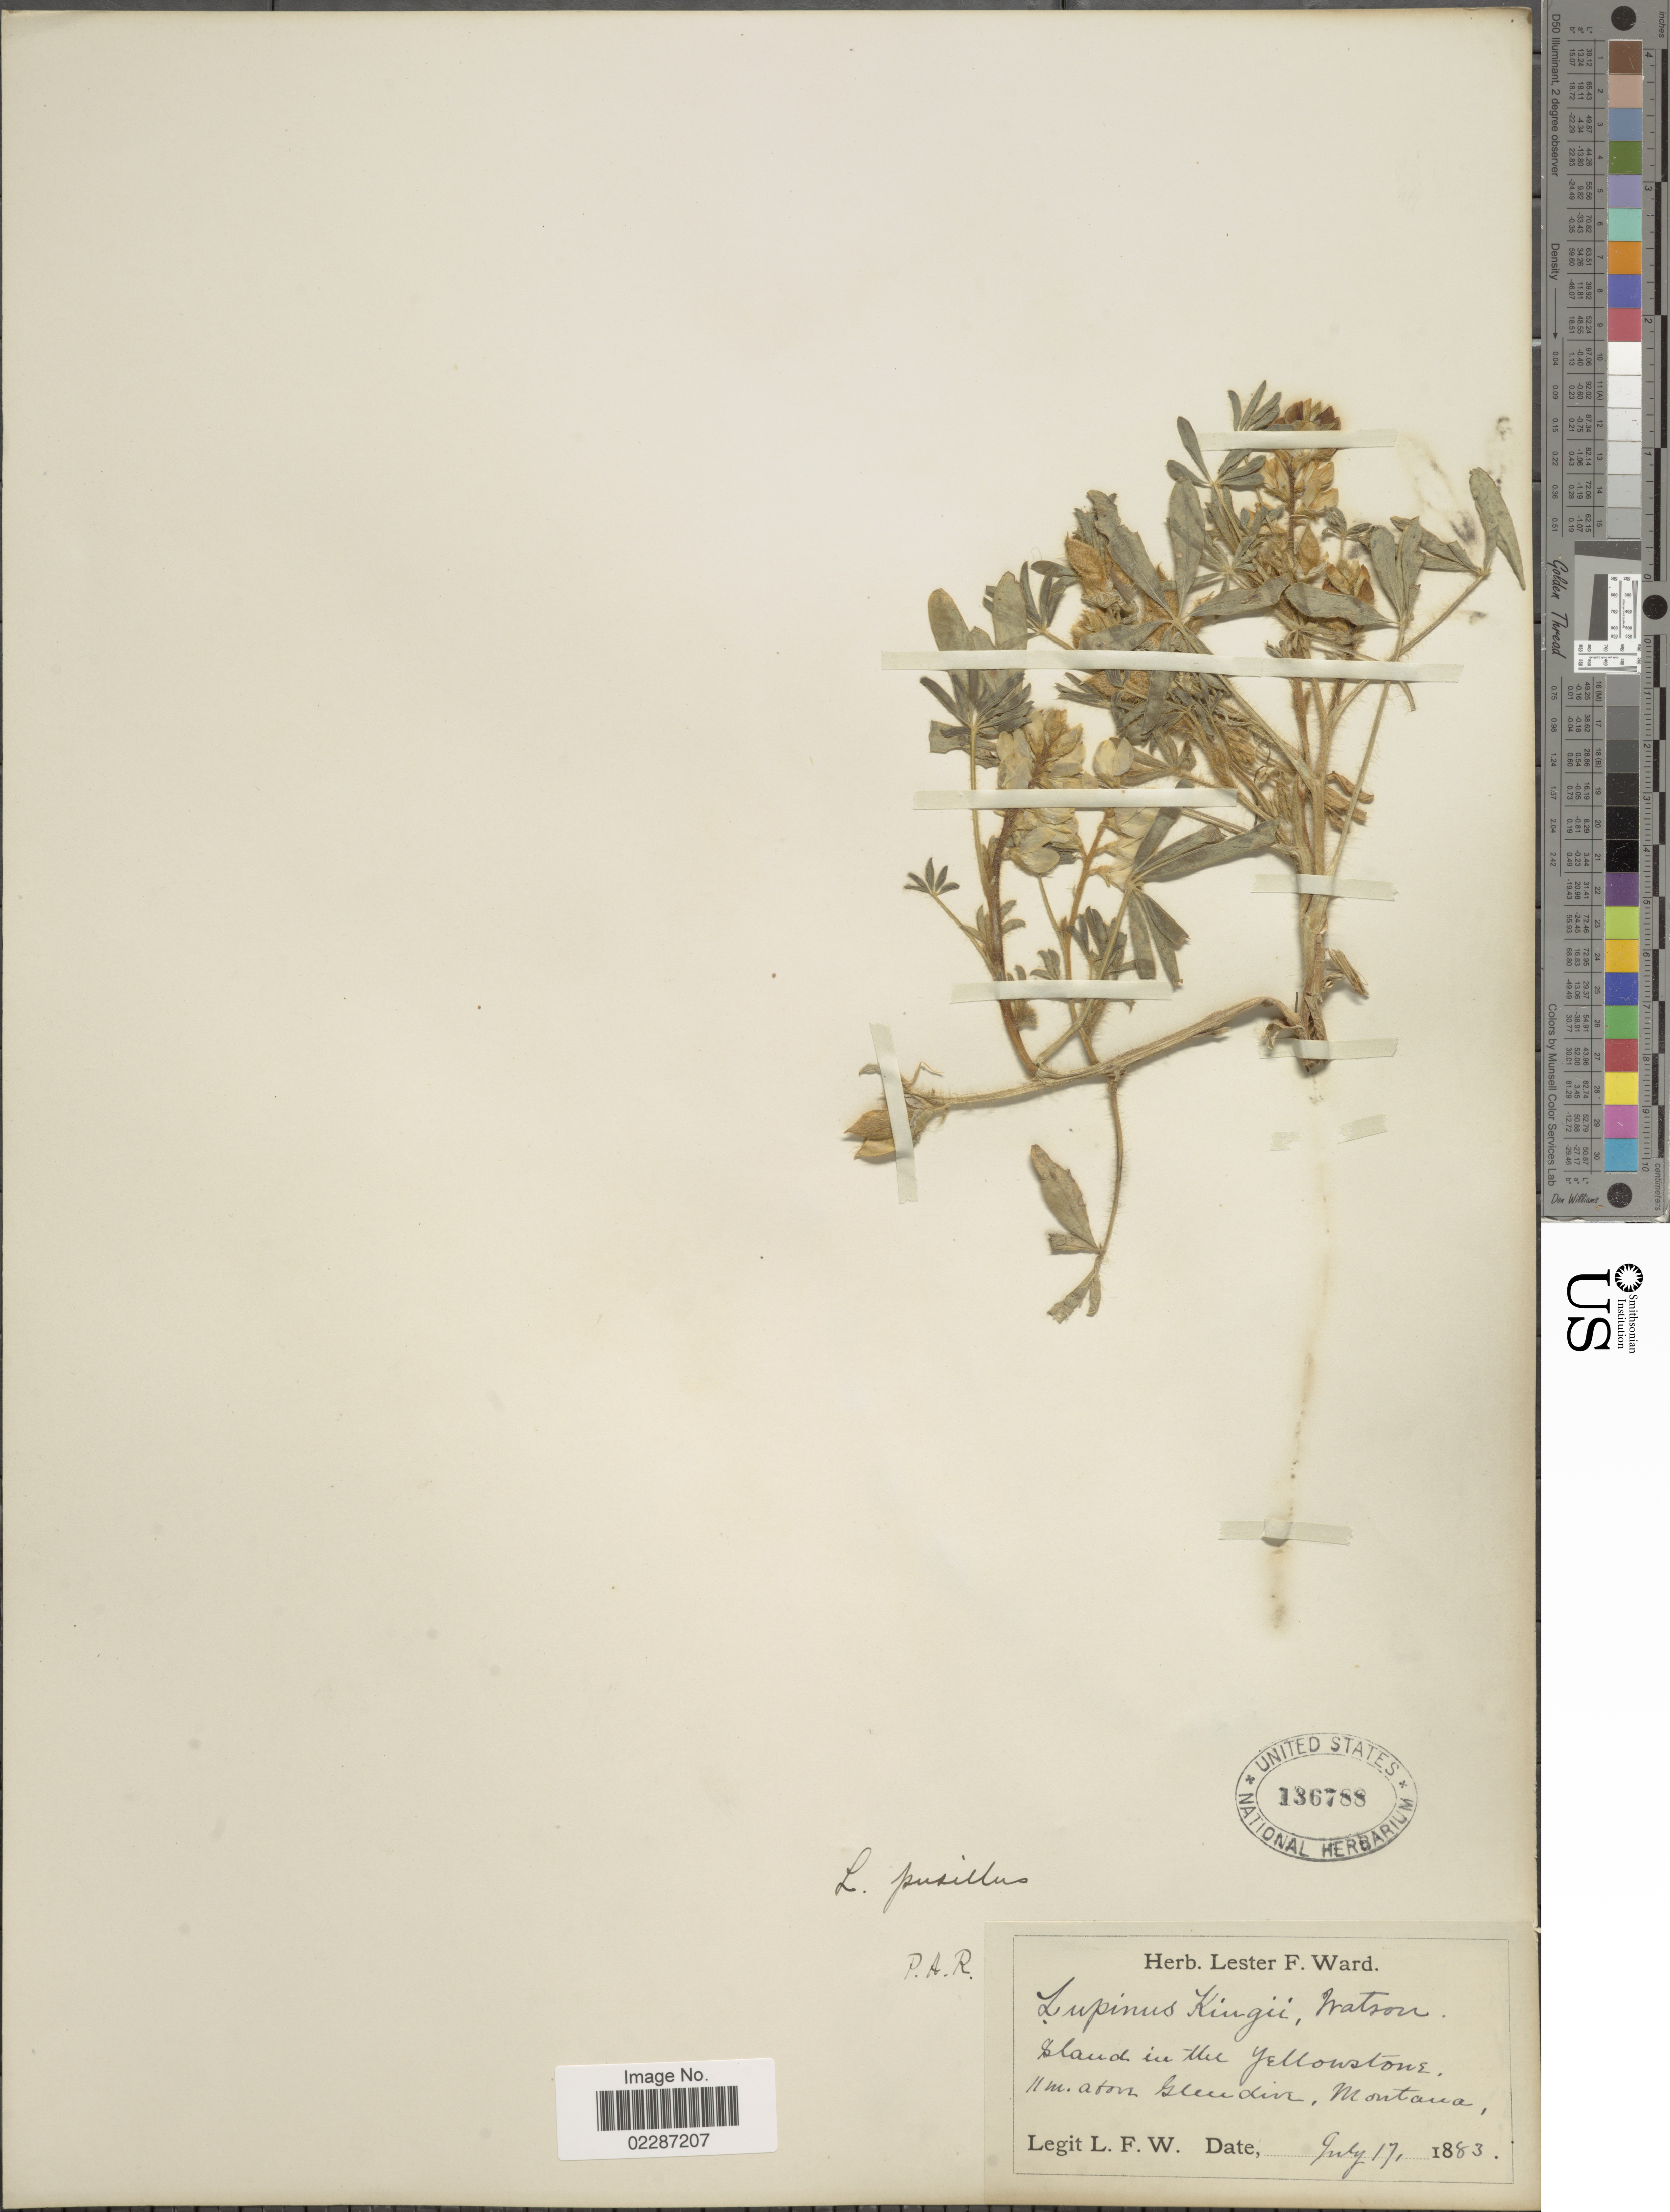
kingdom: Plantae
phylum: Tracheophyta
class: Magnoliopsida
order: Fabales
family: Fabaceae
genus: Lupinus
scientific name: Lupinus pusillus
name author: Pursh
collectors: L. F. Ward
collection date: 1883-07-17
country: United States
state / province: Montana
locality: Island in the Yellowstone, 11 m above Glendin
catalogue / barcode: US 136788